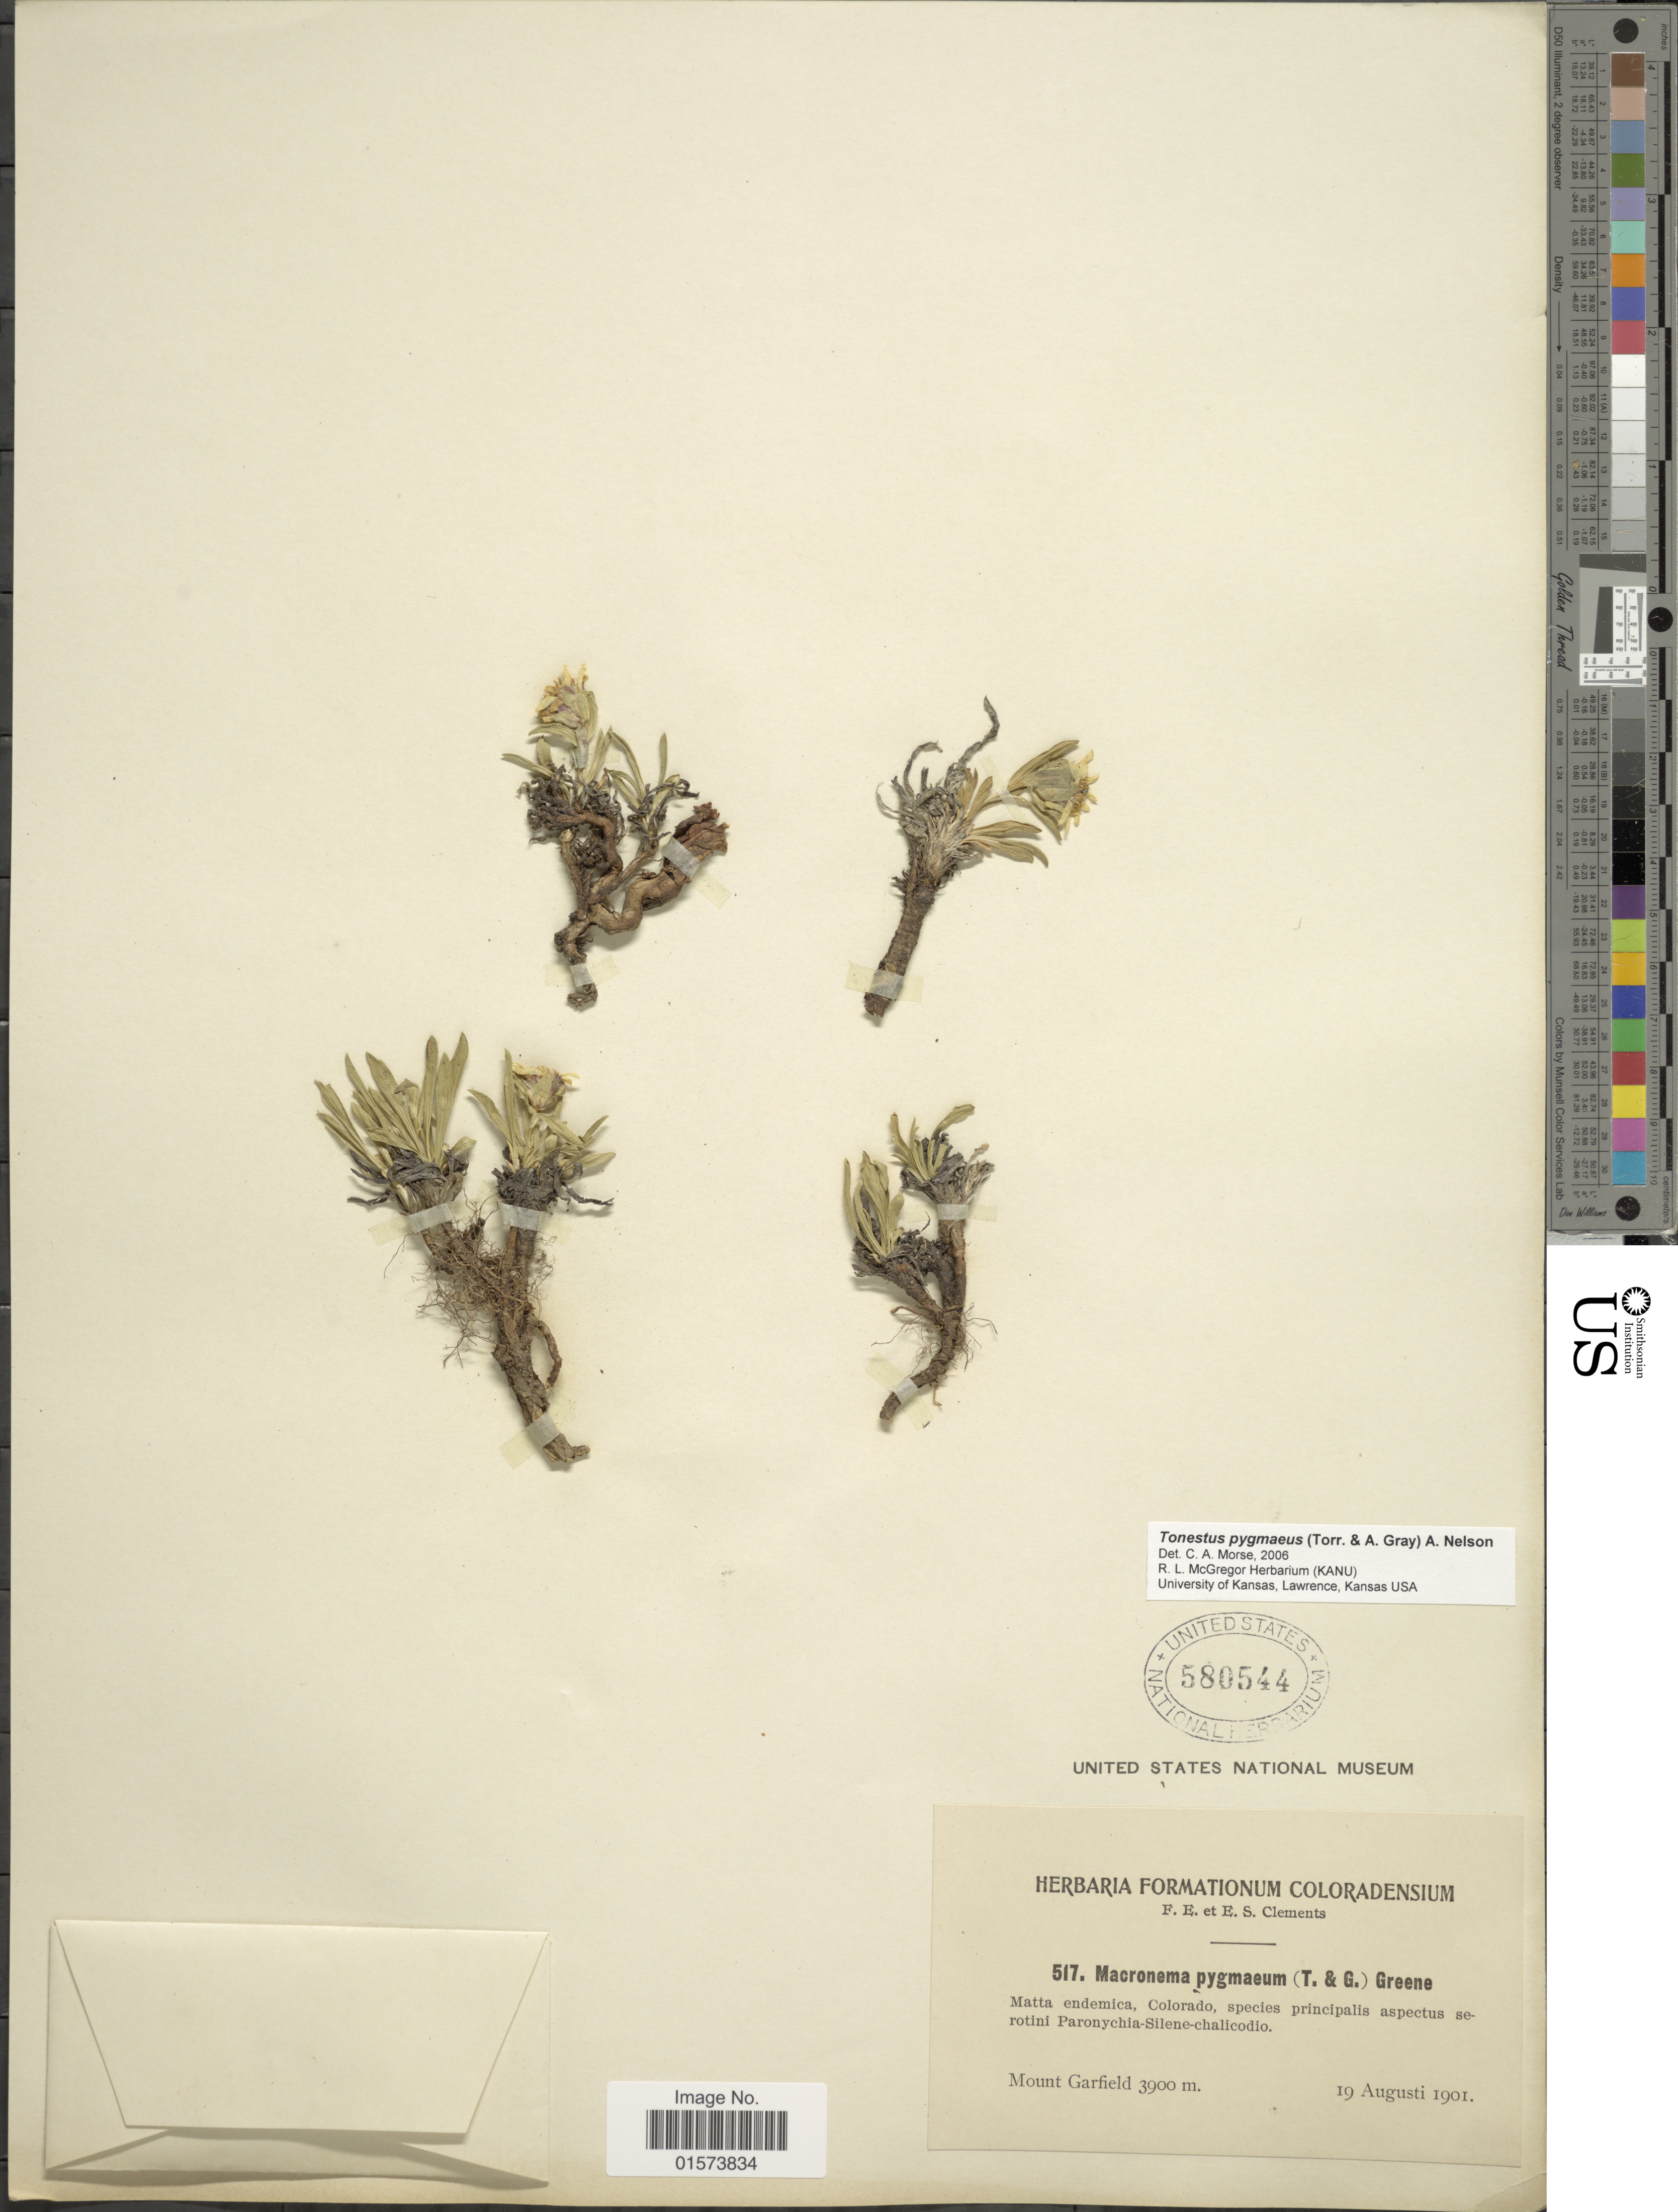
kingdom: Plantae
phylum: Tracheophyta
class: Magnoliopsida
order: Asterales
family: Asteraceae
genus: Tonestus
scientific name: Tonestus pygmaeus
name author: (Torr. & A. Gray) A. Nelson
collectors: F. E. Clements & E. S. Clements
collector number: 517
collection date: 1901-08-19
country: United States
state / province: Colorado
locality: Matta endemica, Mount Garfield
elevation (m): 3900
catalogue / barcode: US 580544